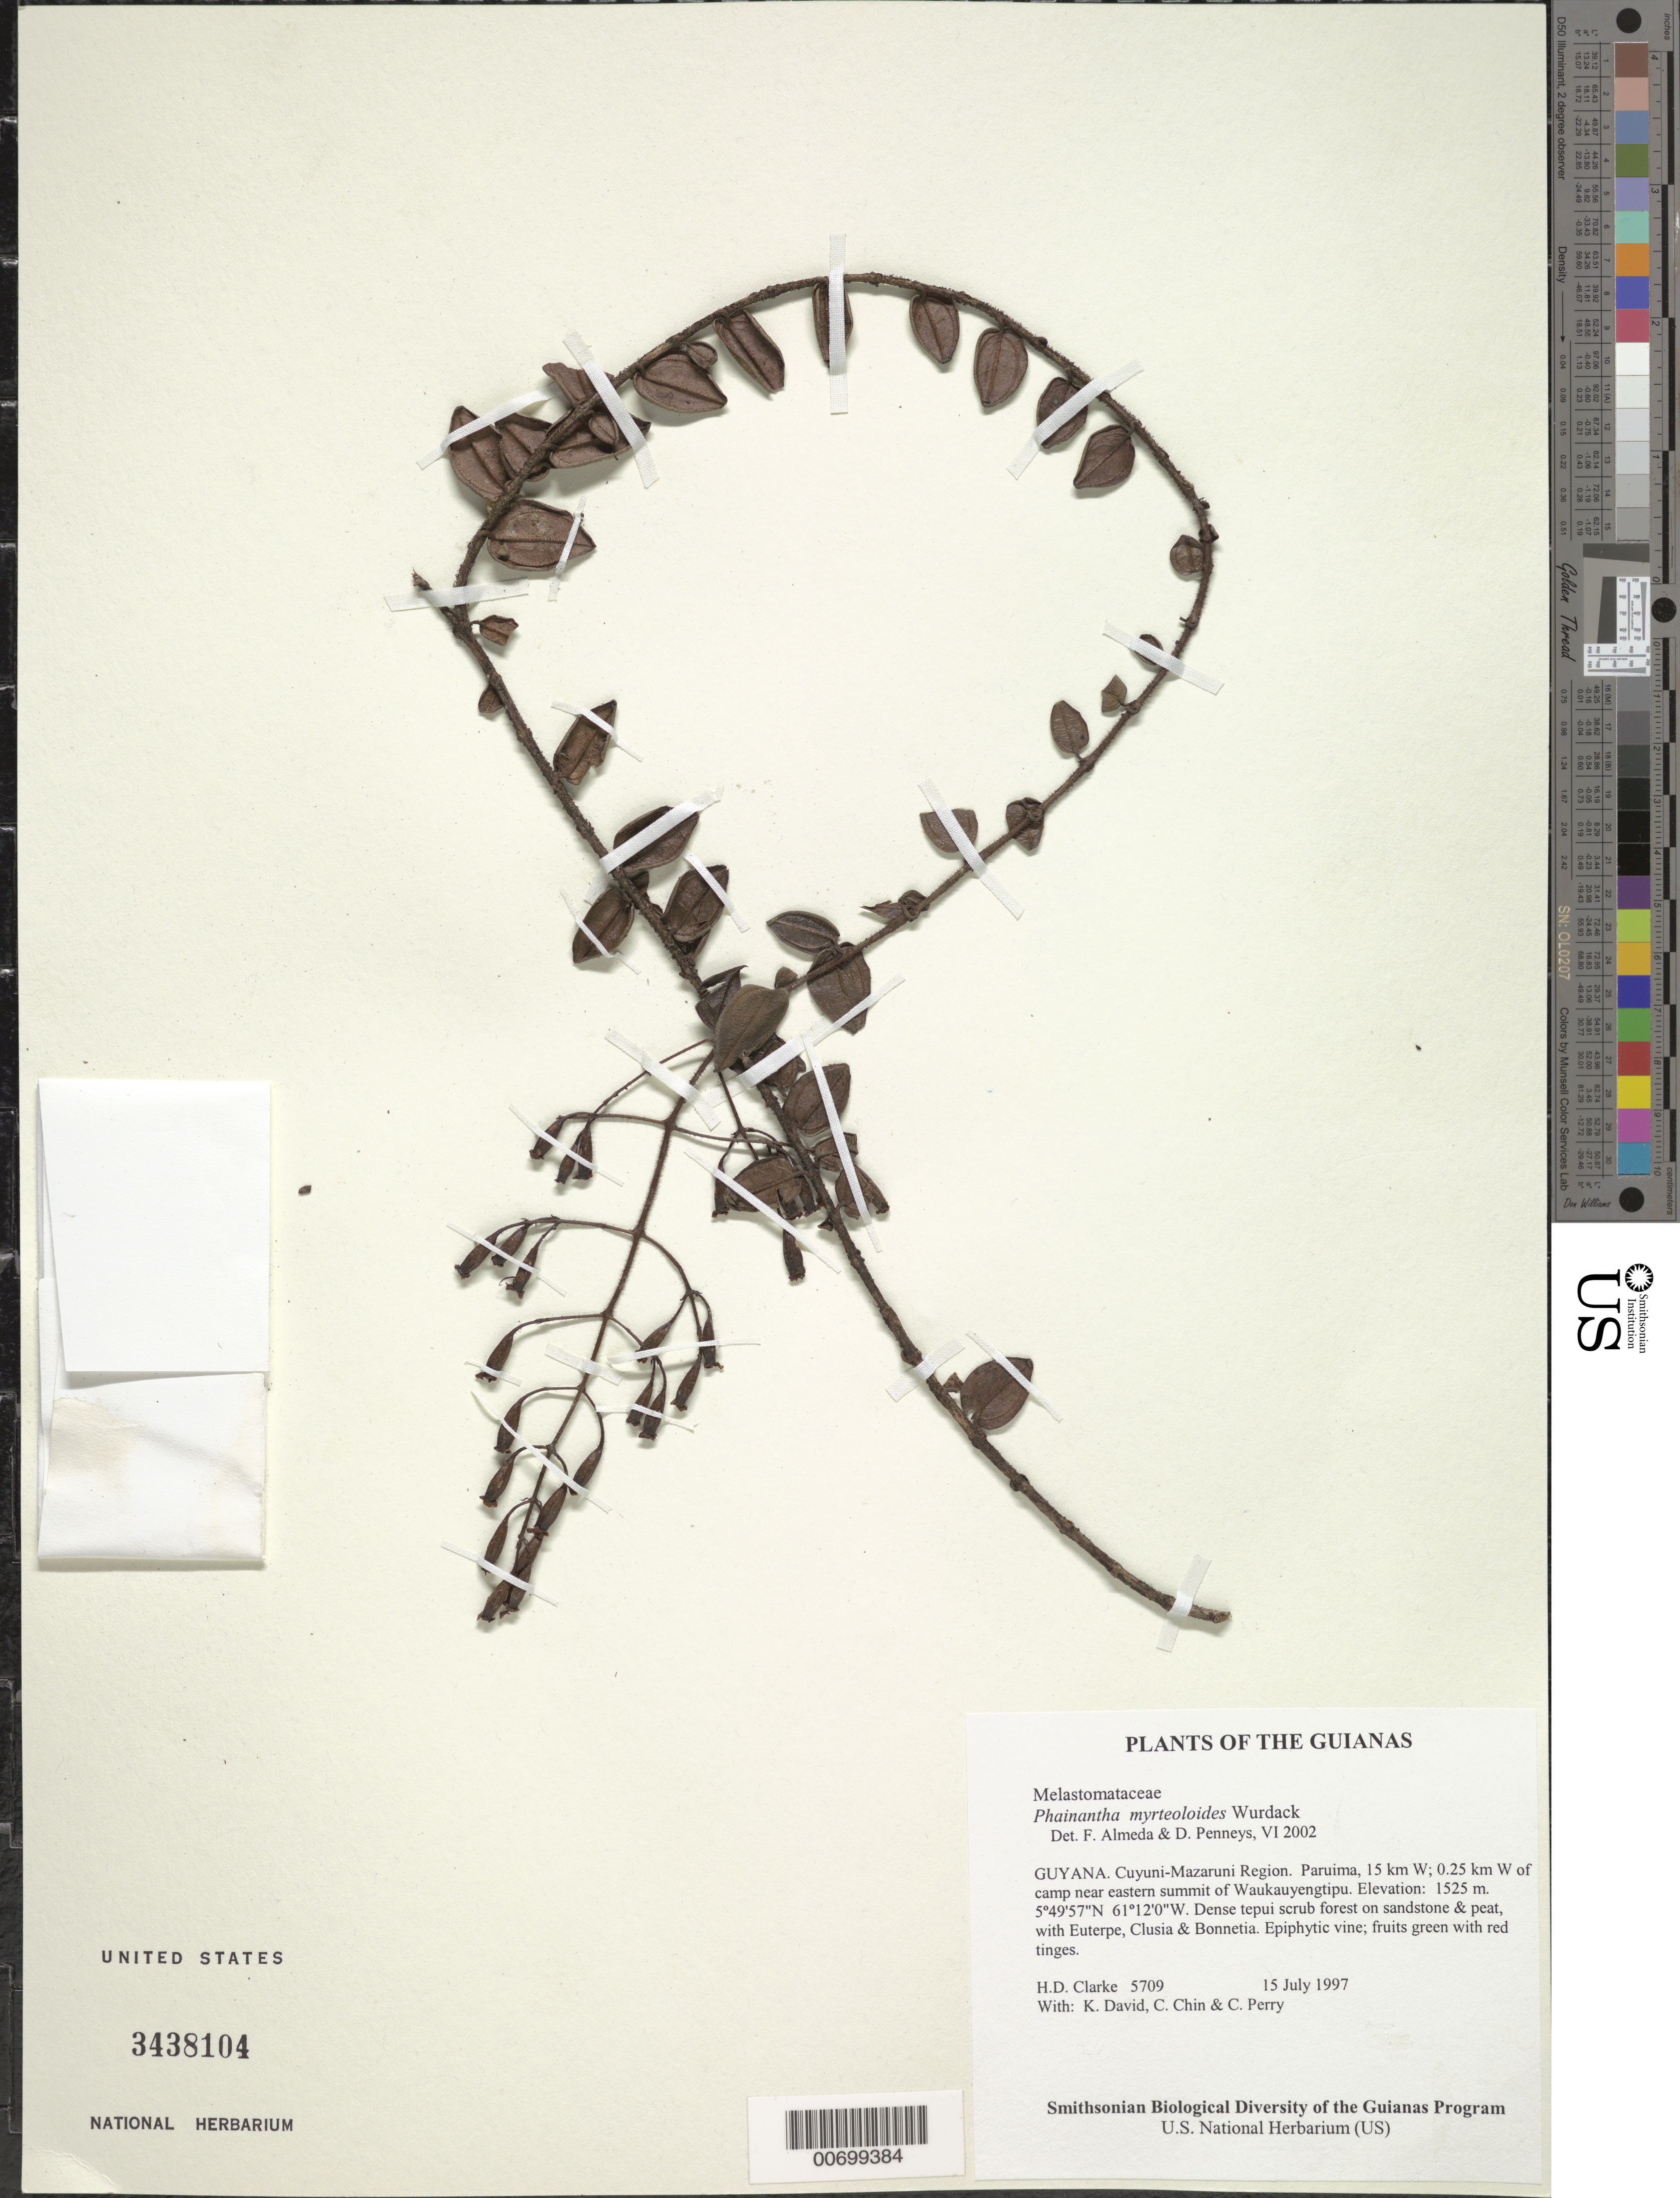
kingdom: Plantae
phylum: Tracheophyta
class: Magnoliopsida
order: Myrtales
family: Melastomataceae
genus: Phainantha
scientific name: Phainantha myrteoloides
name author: Wurdack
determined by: Almeda, F.; Penneys, D. S.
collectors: H. D. Clarke, K. David, C. Chin & C. Perry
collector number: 5709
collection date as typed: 15 July 1997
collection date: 1997-07-15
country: Guyana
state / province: Cuyuni-Mazaruni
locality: Paruima, 15 km W; 0.25 km W of camp near eastern summit of Waukauyengtipu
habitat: Dense tepui scrub forest on sandstone & peat, with Euterpe, Clusia & Bonnetia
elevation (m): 1525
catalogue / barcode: US 3438104